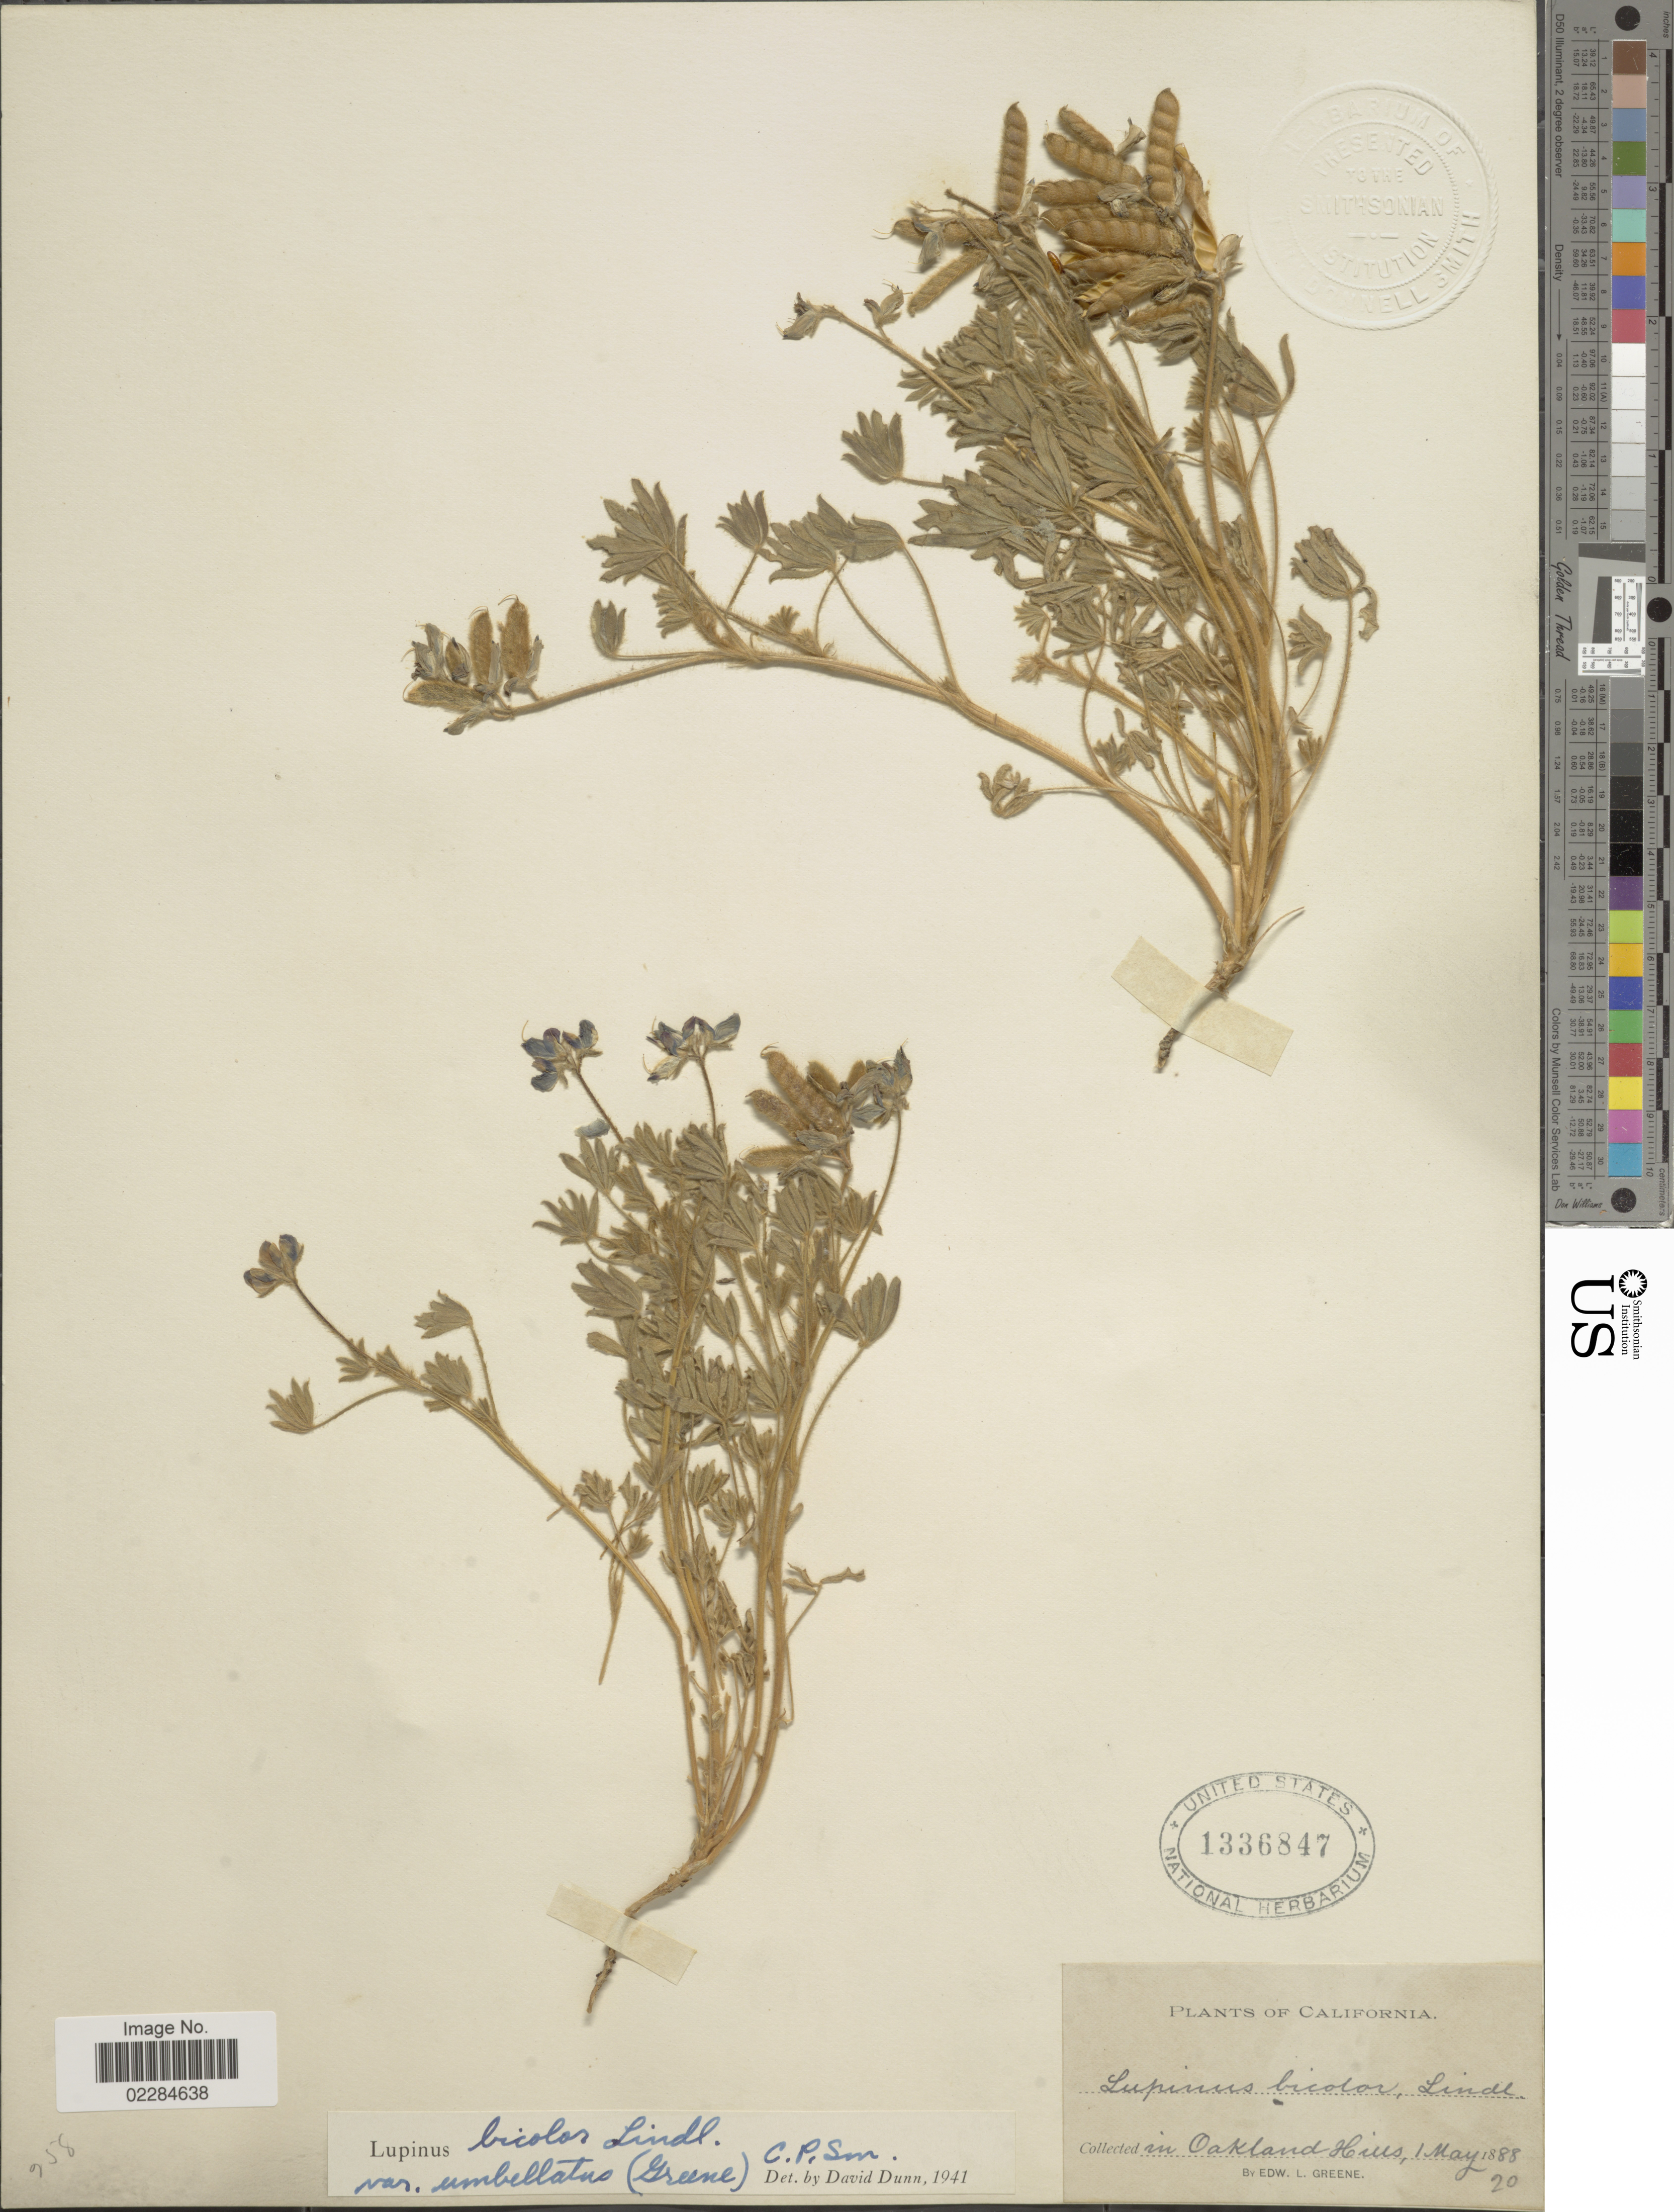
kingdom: Plantae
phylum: Tracheophyta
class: Magnoliopsida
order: Fabales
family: Fabaceae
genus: Lupinus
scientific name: Lupinus bicolor var. umbellatus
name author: (Greene) C.P. Sm.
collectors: E. L. Greene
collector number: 20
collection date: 1888-05-01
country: United States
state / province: California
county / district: Alameda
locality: Oakland Hills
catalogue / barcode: US 1336847